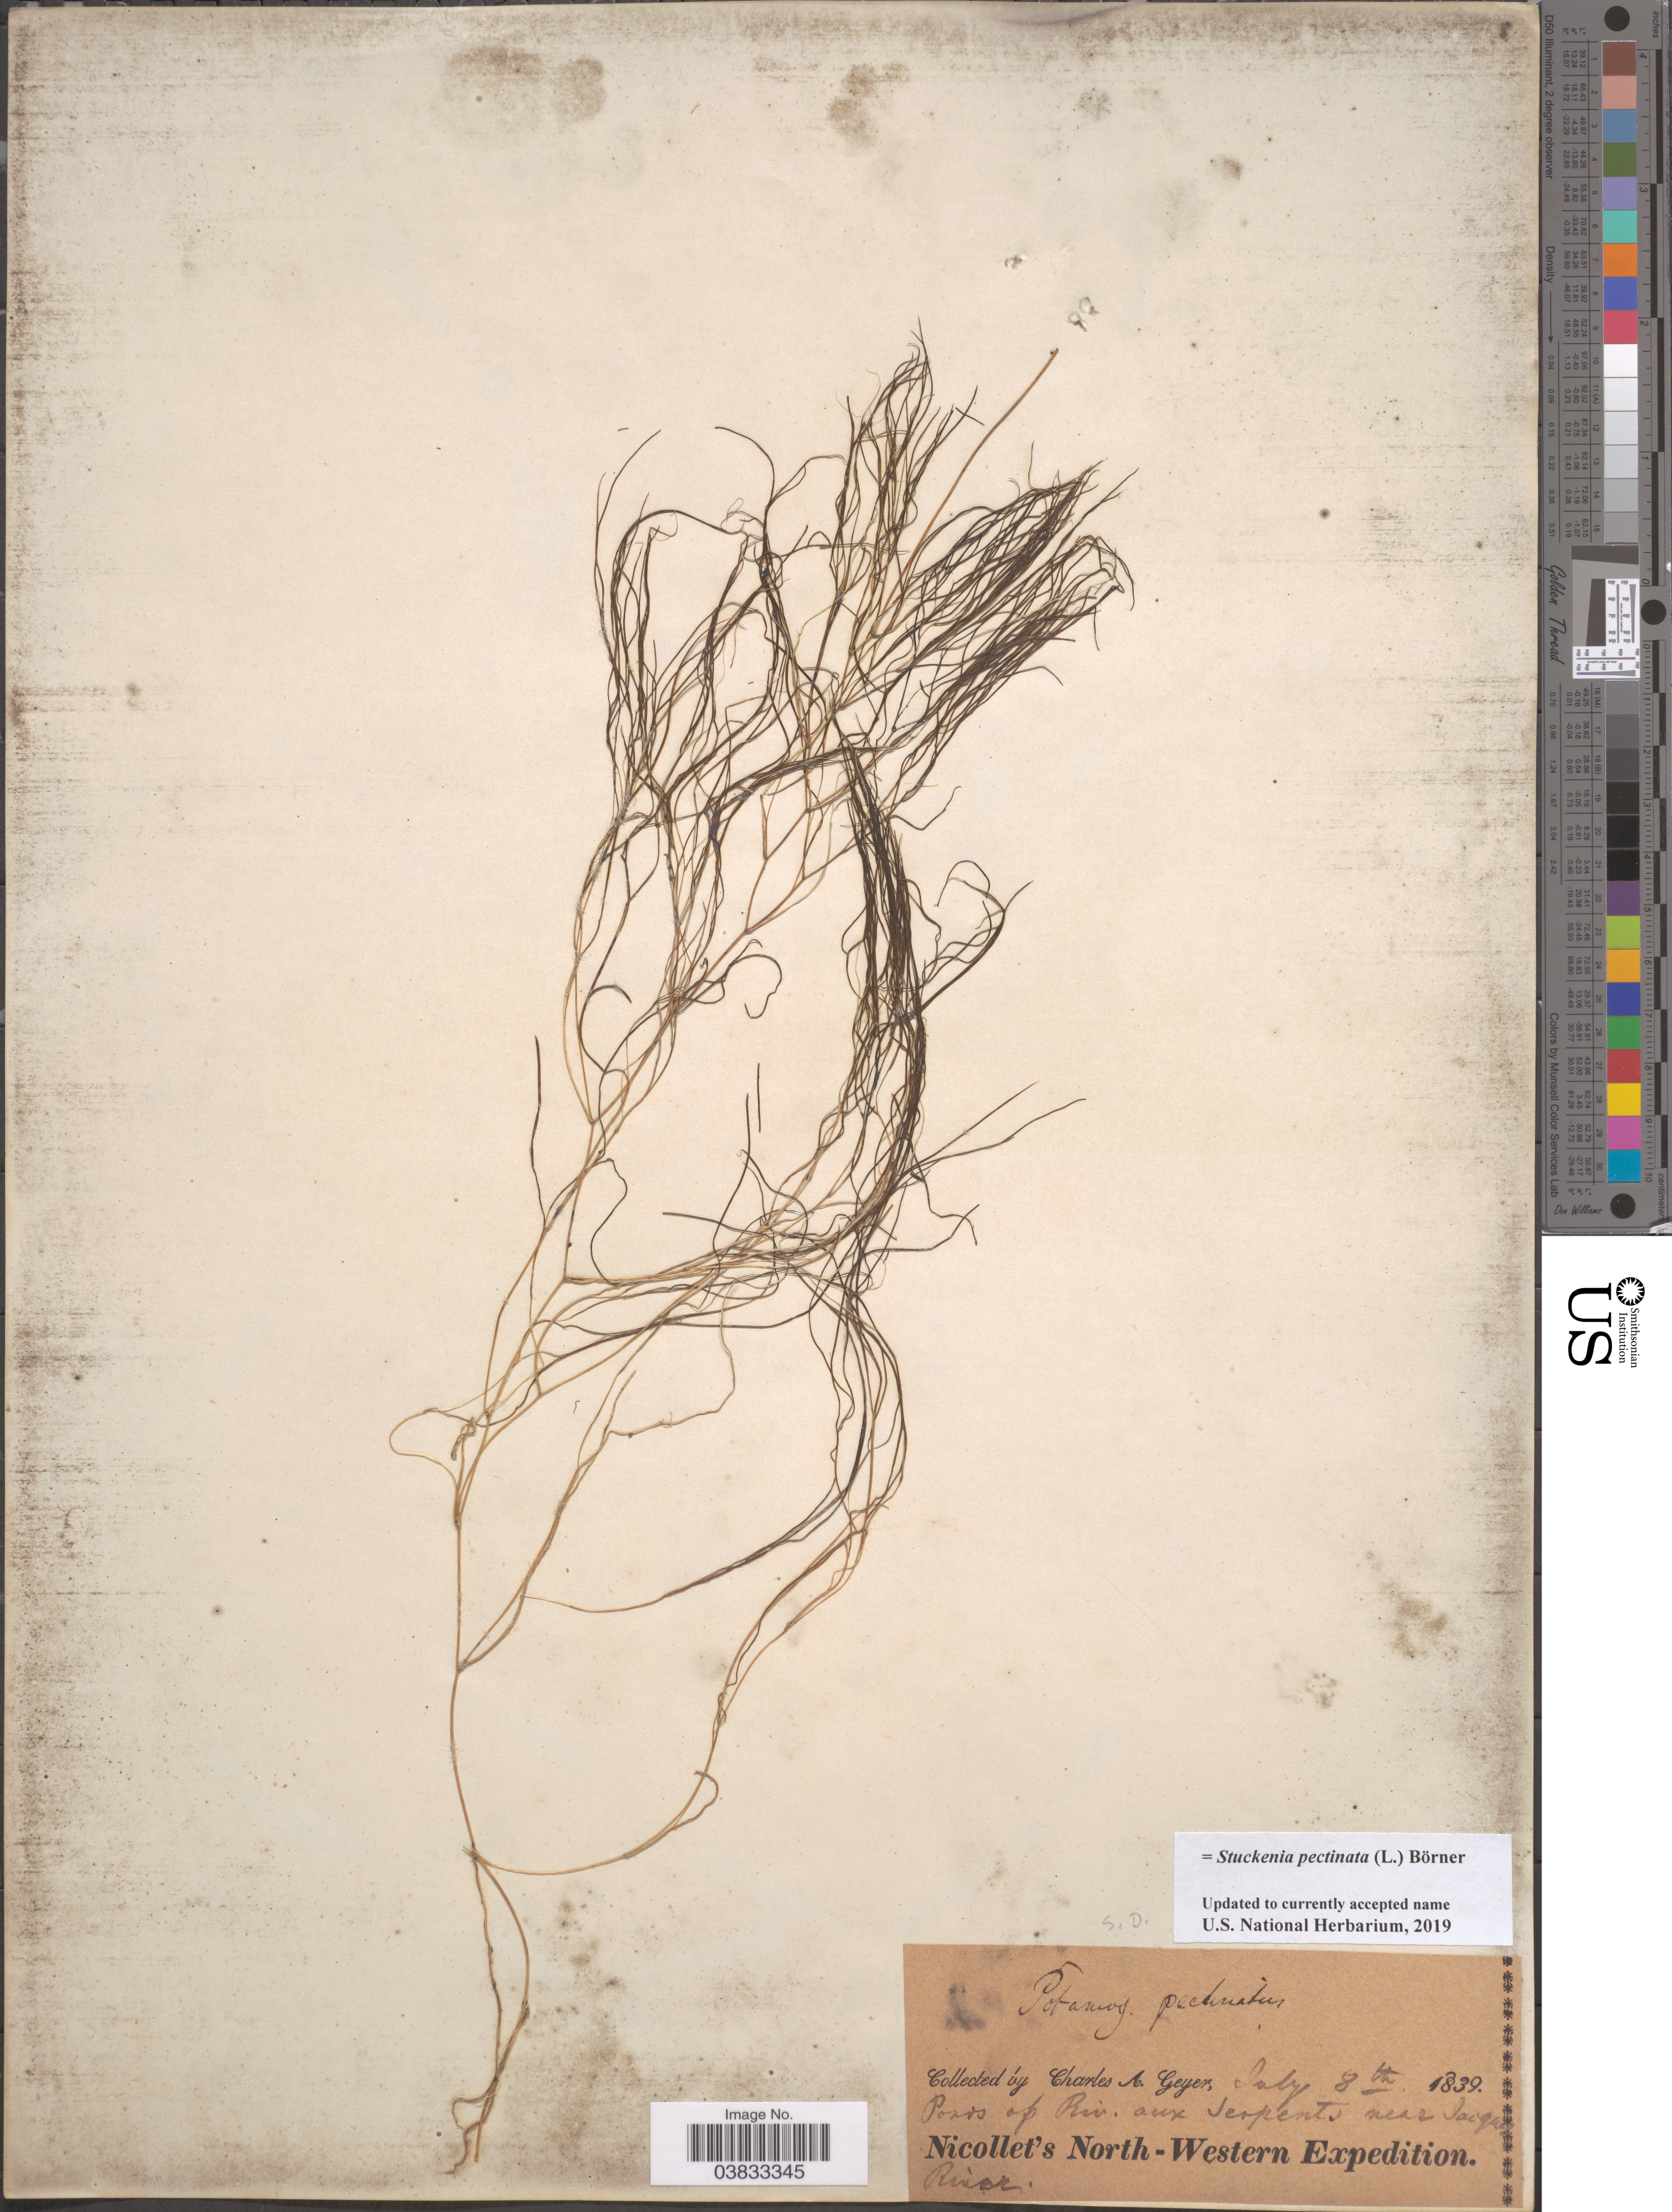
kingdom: Plantae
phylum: Tracheophyta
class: Liliopsida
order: Alismatales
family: Potamogetonaceae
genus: Stuckenia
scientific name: Stuckenia pectinata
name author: (L.) Börner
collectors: C. A. Geyer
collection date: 1839-07-08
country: United States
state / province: South Dakota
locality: S. D. Ponds of Riv. aux Serpents near Jacques River.